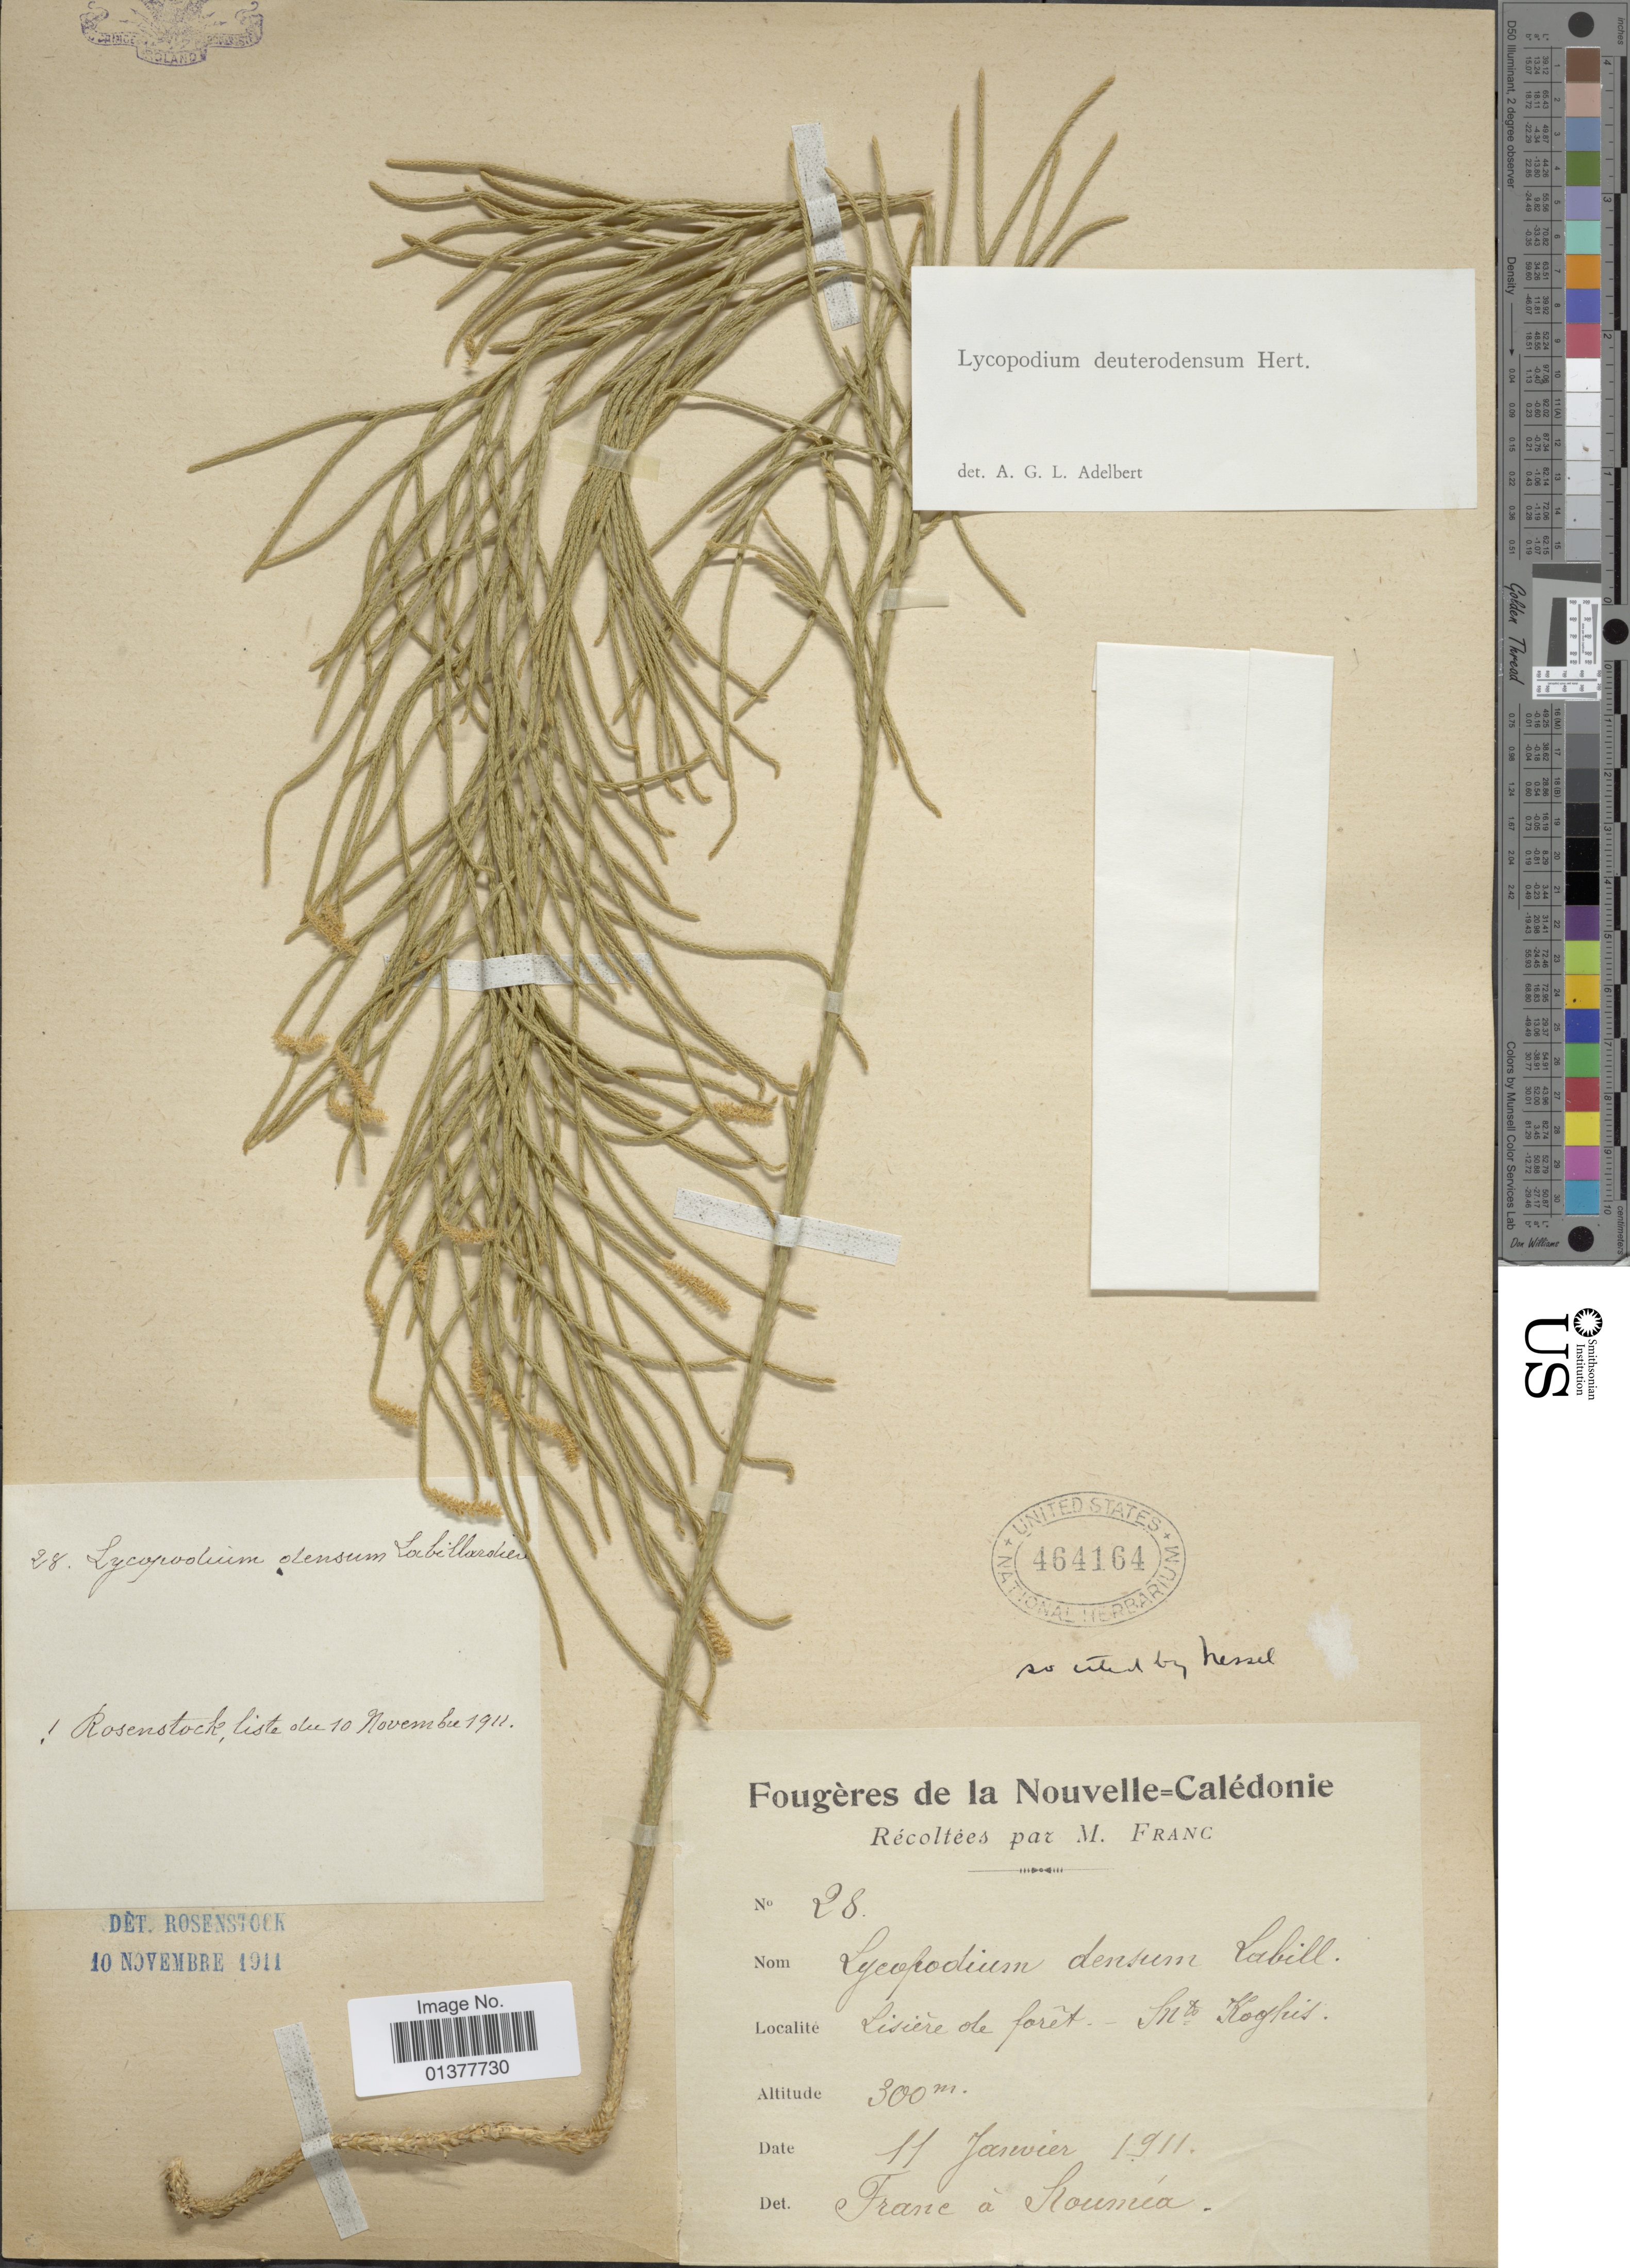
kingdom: Plantae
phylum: Tracheophyta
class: Lycopodiopsida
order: Lycopodiales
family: Lycopodiaceae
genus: Pseudolycopodium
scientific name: Pseudolycopodium densum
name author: (Rothm.) Holub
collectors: M. Franc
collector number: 28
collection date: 1911-01-11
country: New Caledonia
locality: Lisiere de foret, Mt. Koghi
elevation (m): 300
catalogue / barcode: US 464164